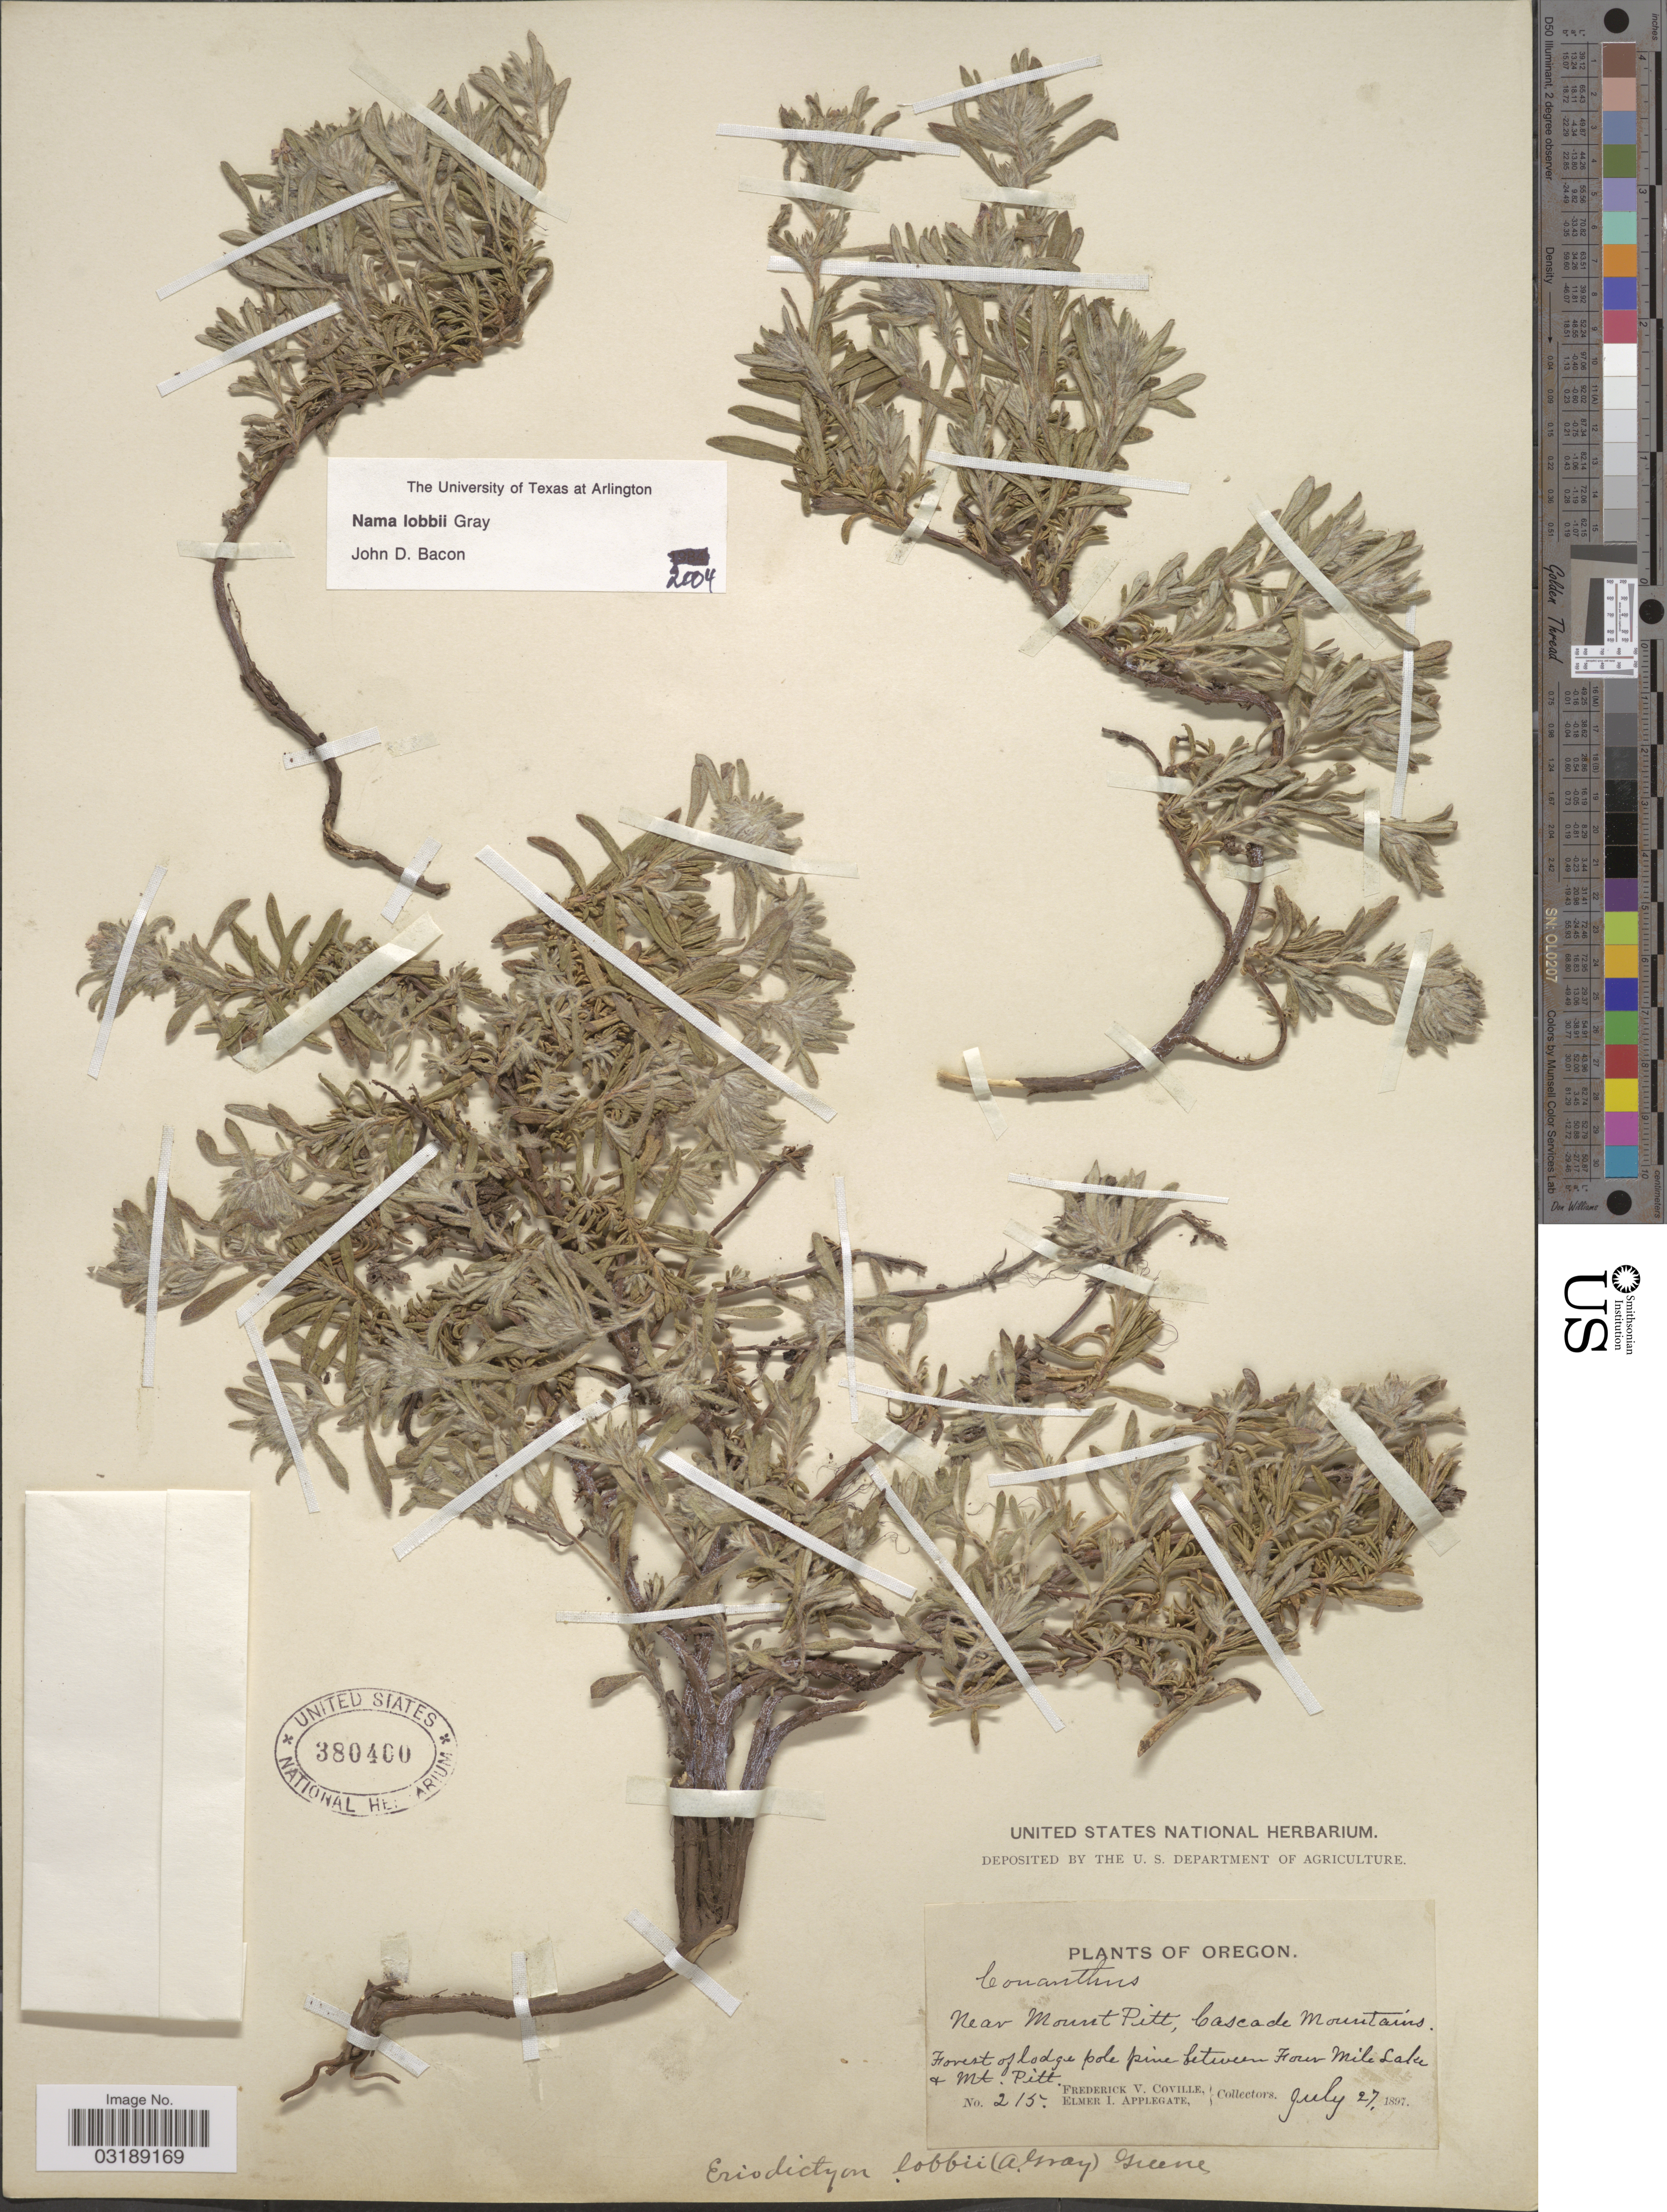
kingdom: Plantae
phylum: Tracheophyta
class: Magnoliopsida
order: Boraginales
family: Namaceae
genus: Nama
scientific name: Nama lobbii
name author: A. Gray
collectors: F. V. Coville & E. I. Applegate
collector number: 215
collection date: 1897-07-27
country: United States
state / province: Oregon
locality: Near Mount Pitt, Cascade Mountains, Forest of lodge pole pine between Four Mile Lake & Mt. Pitt.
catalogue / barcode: US 380400